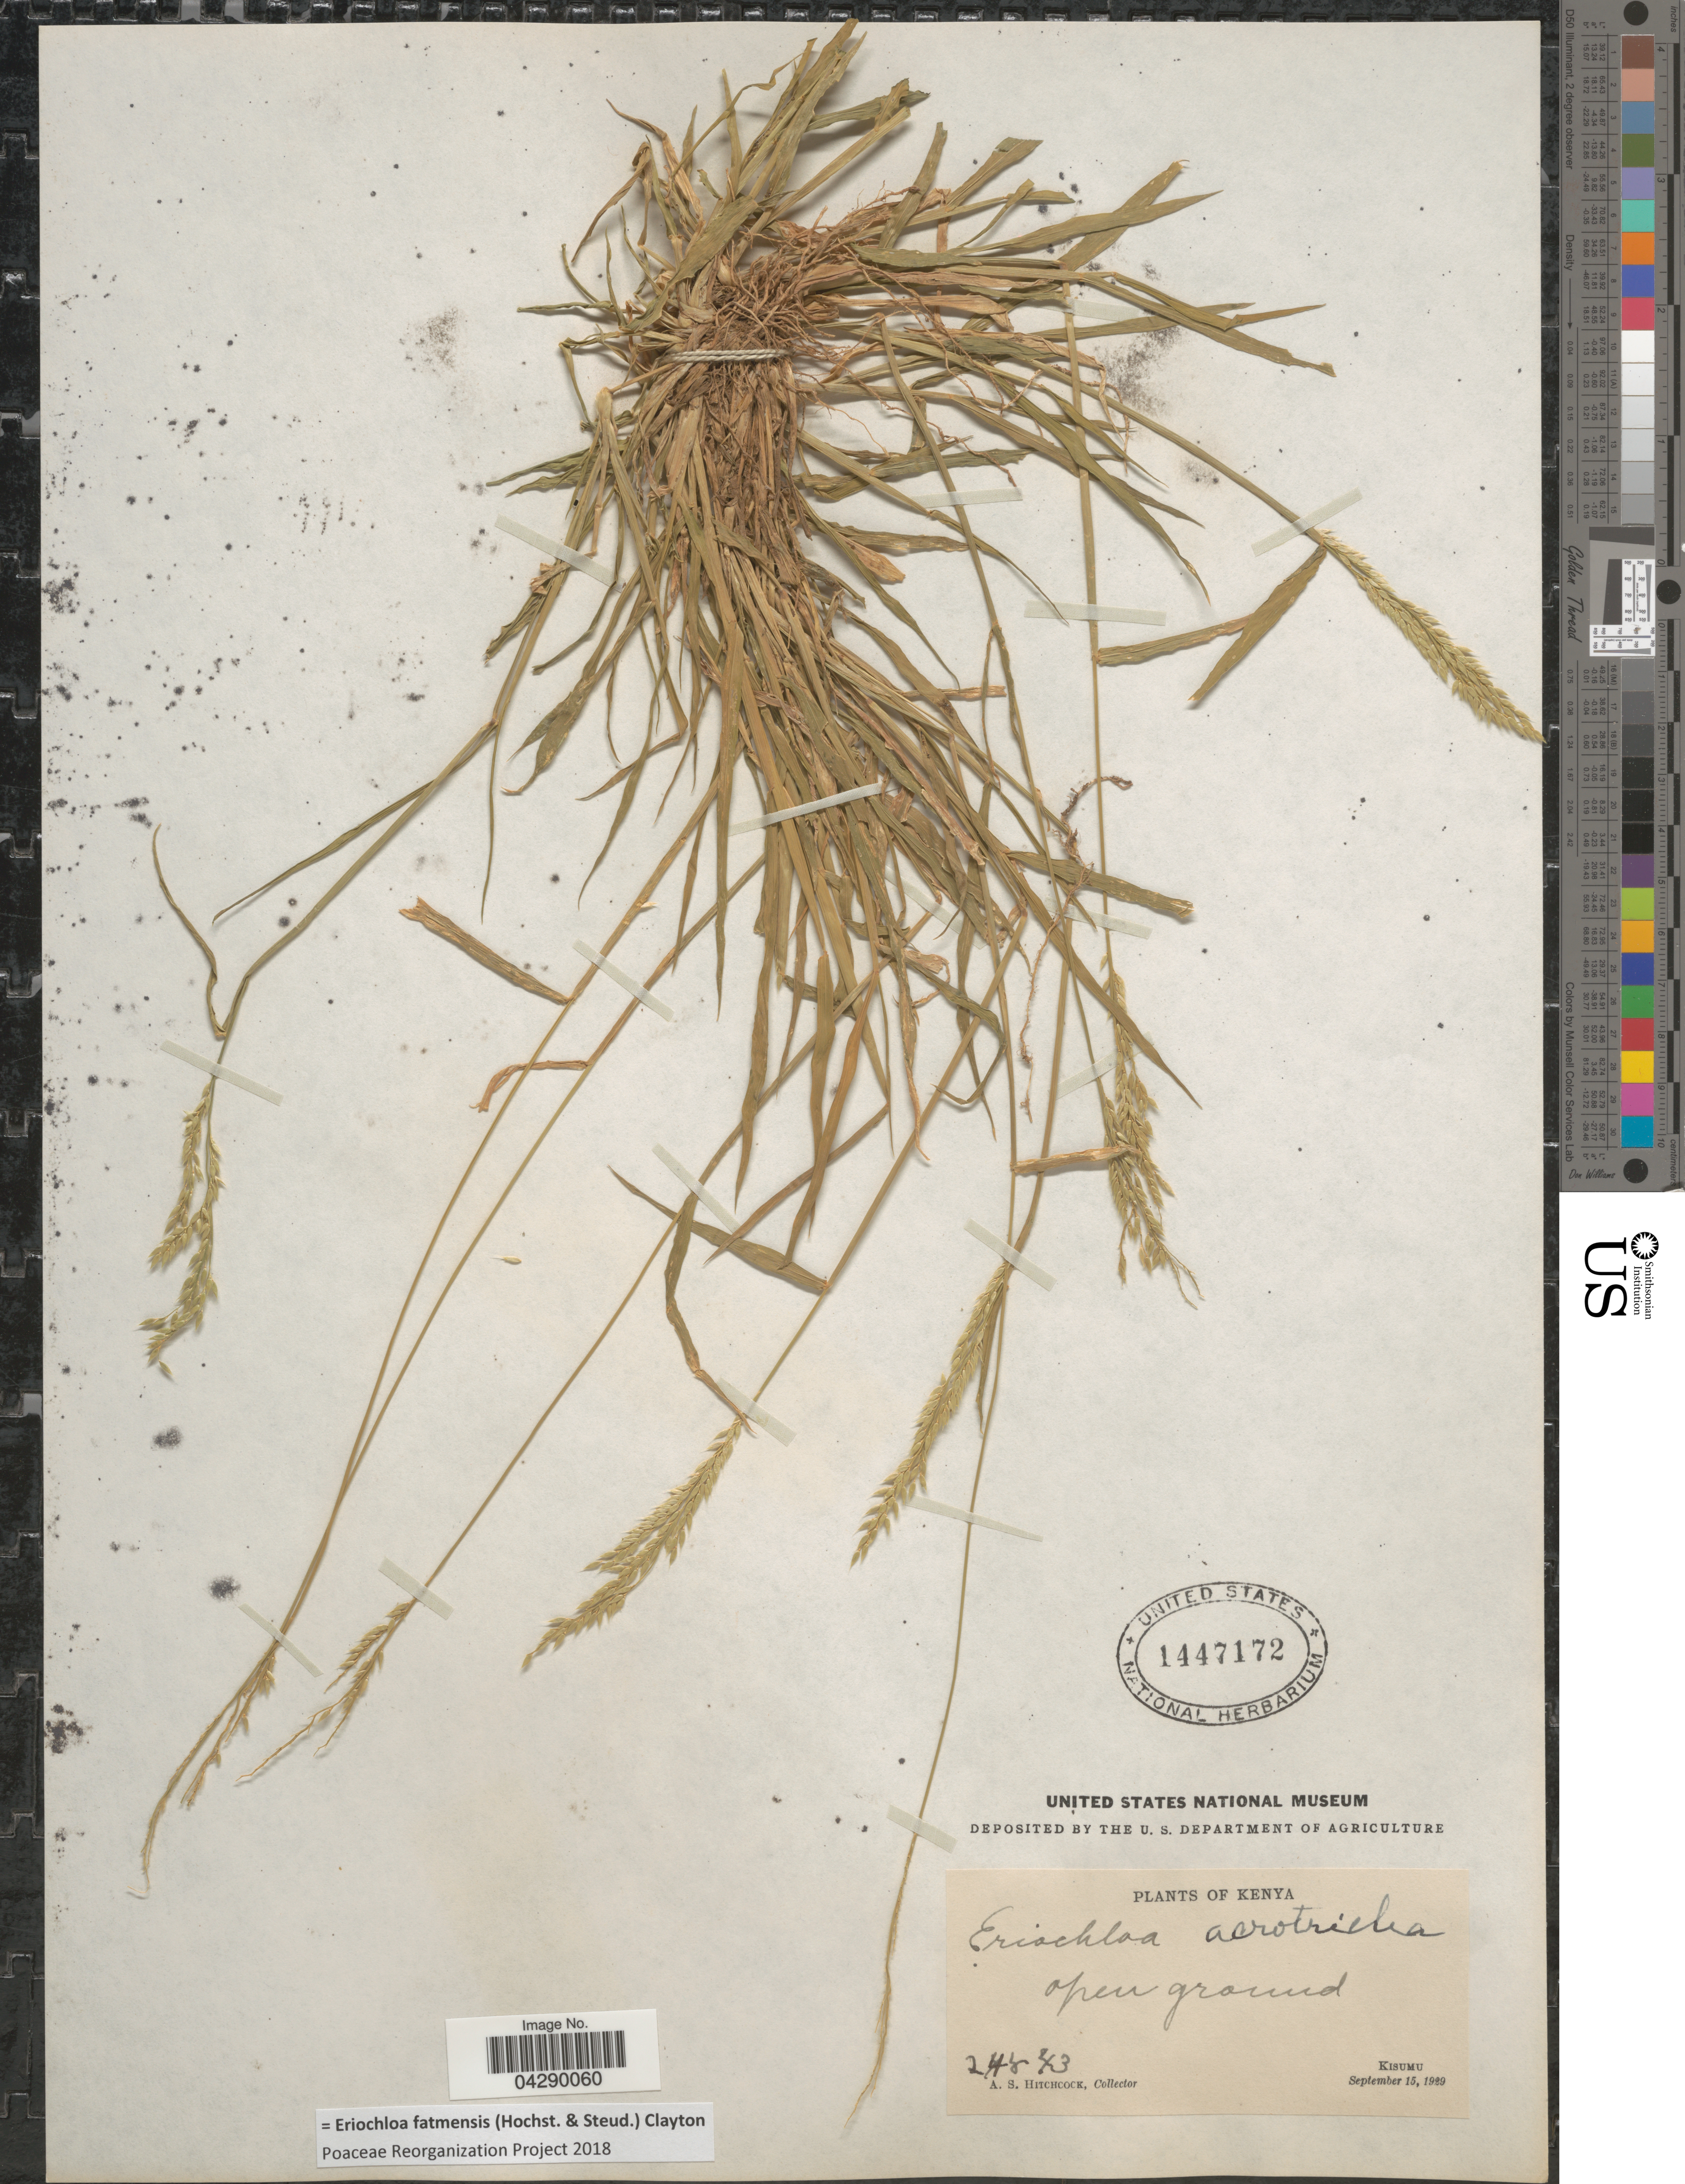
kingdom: Plantae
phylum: Tracheophyta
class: Liliopsida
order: Poales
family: Poaceae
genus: Eriochloa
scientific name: Eriochloa fatmensis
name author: (Hochst. & Steud.) Clayton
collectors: A. S. Hitchcock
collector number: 24843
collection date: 1929-09-15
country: Kenya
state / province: Kisumu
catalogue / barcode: US 1447172